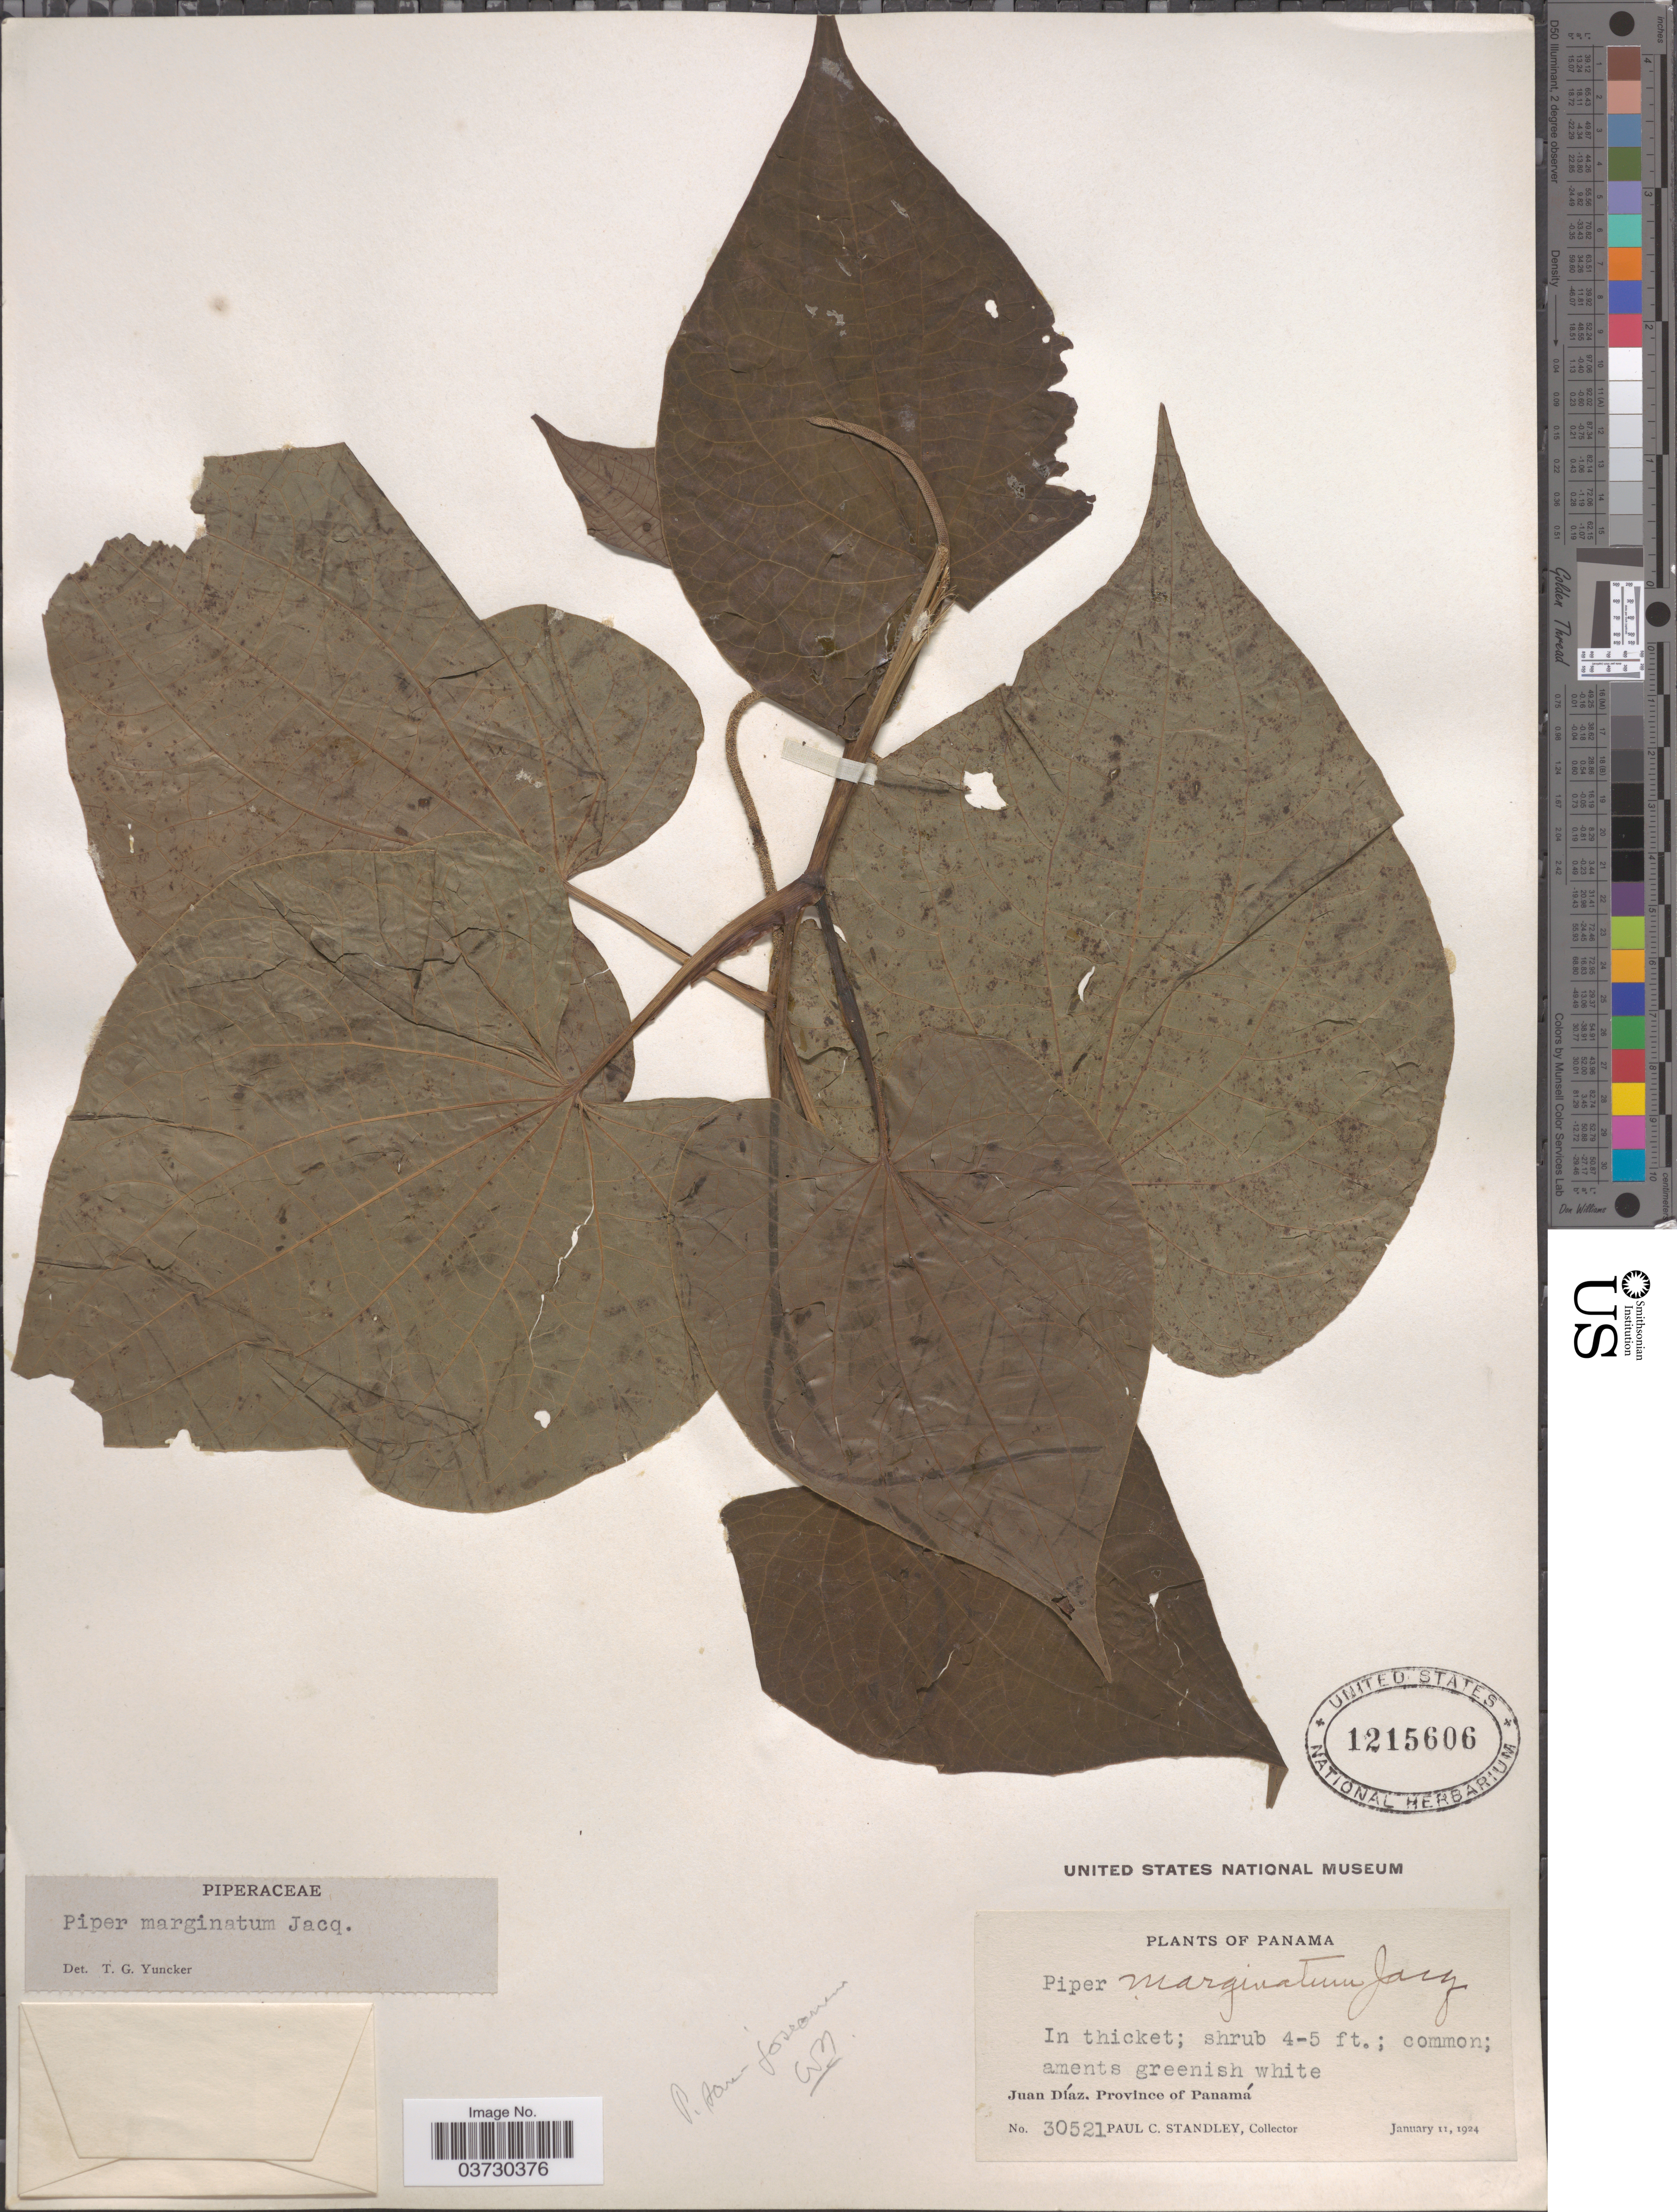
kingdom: Plantae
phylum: Tracheophyta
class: Magnoliopsida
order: Piperales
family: Piperaceae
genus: Piper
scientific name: Piper marginatum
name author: Jacq.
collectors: P. C. Standley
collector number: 30521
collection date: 1924-01-11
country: Panama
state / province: Panamá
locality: Juan Díaz.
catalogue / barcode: US 1215606